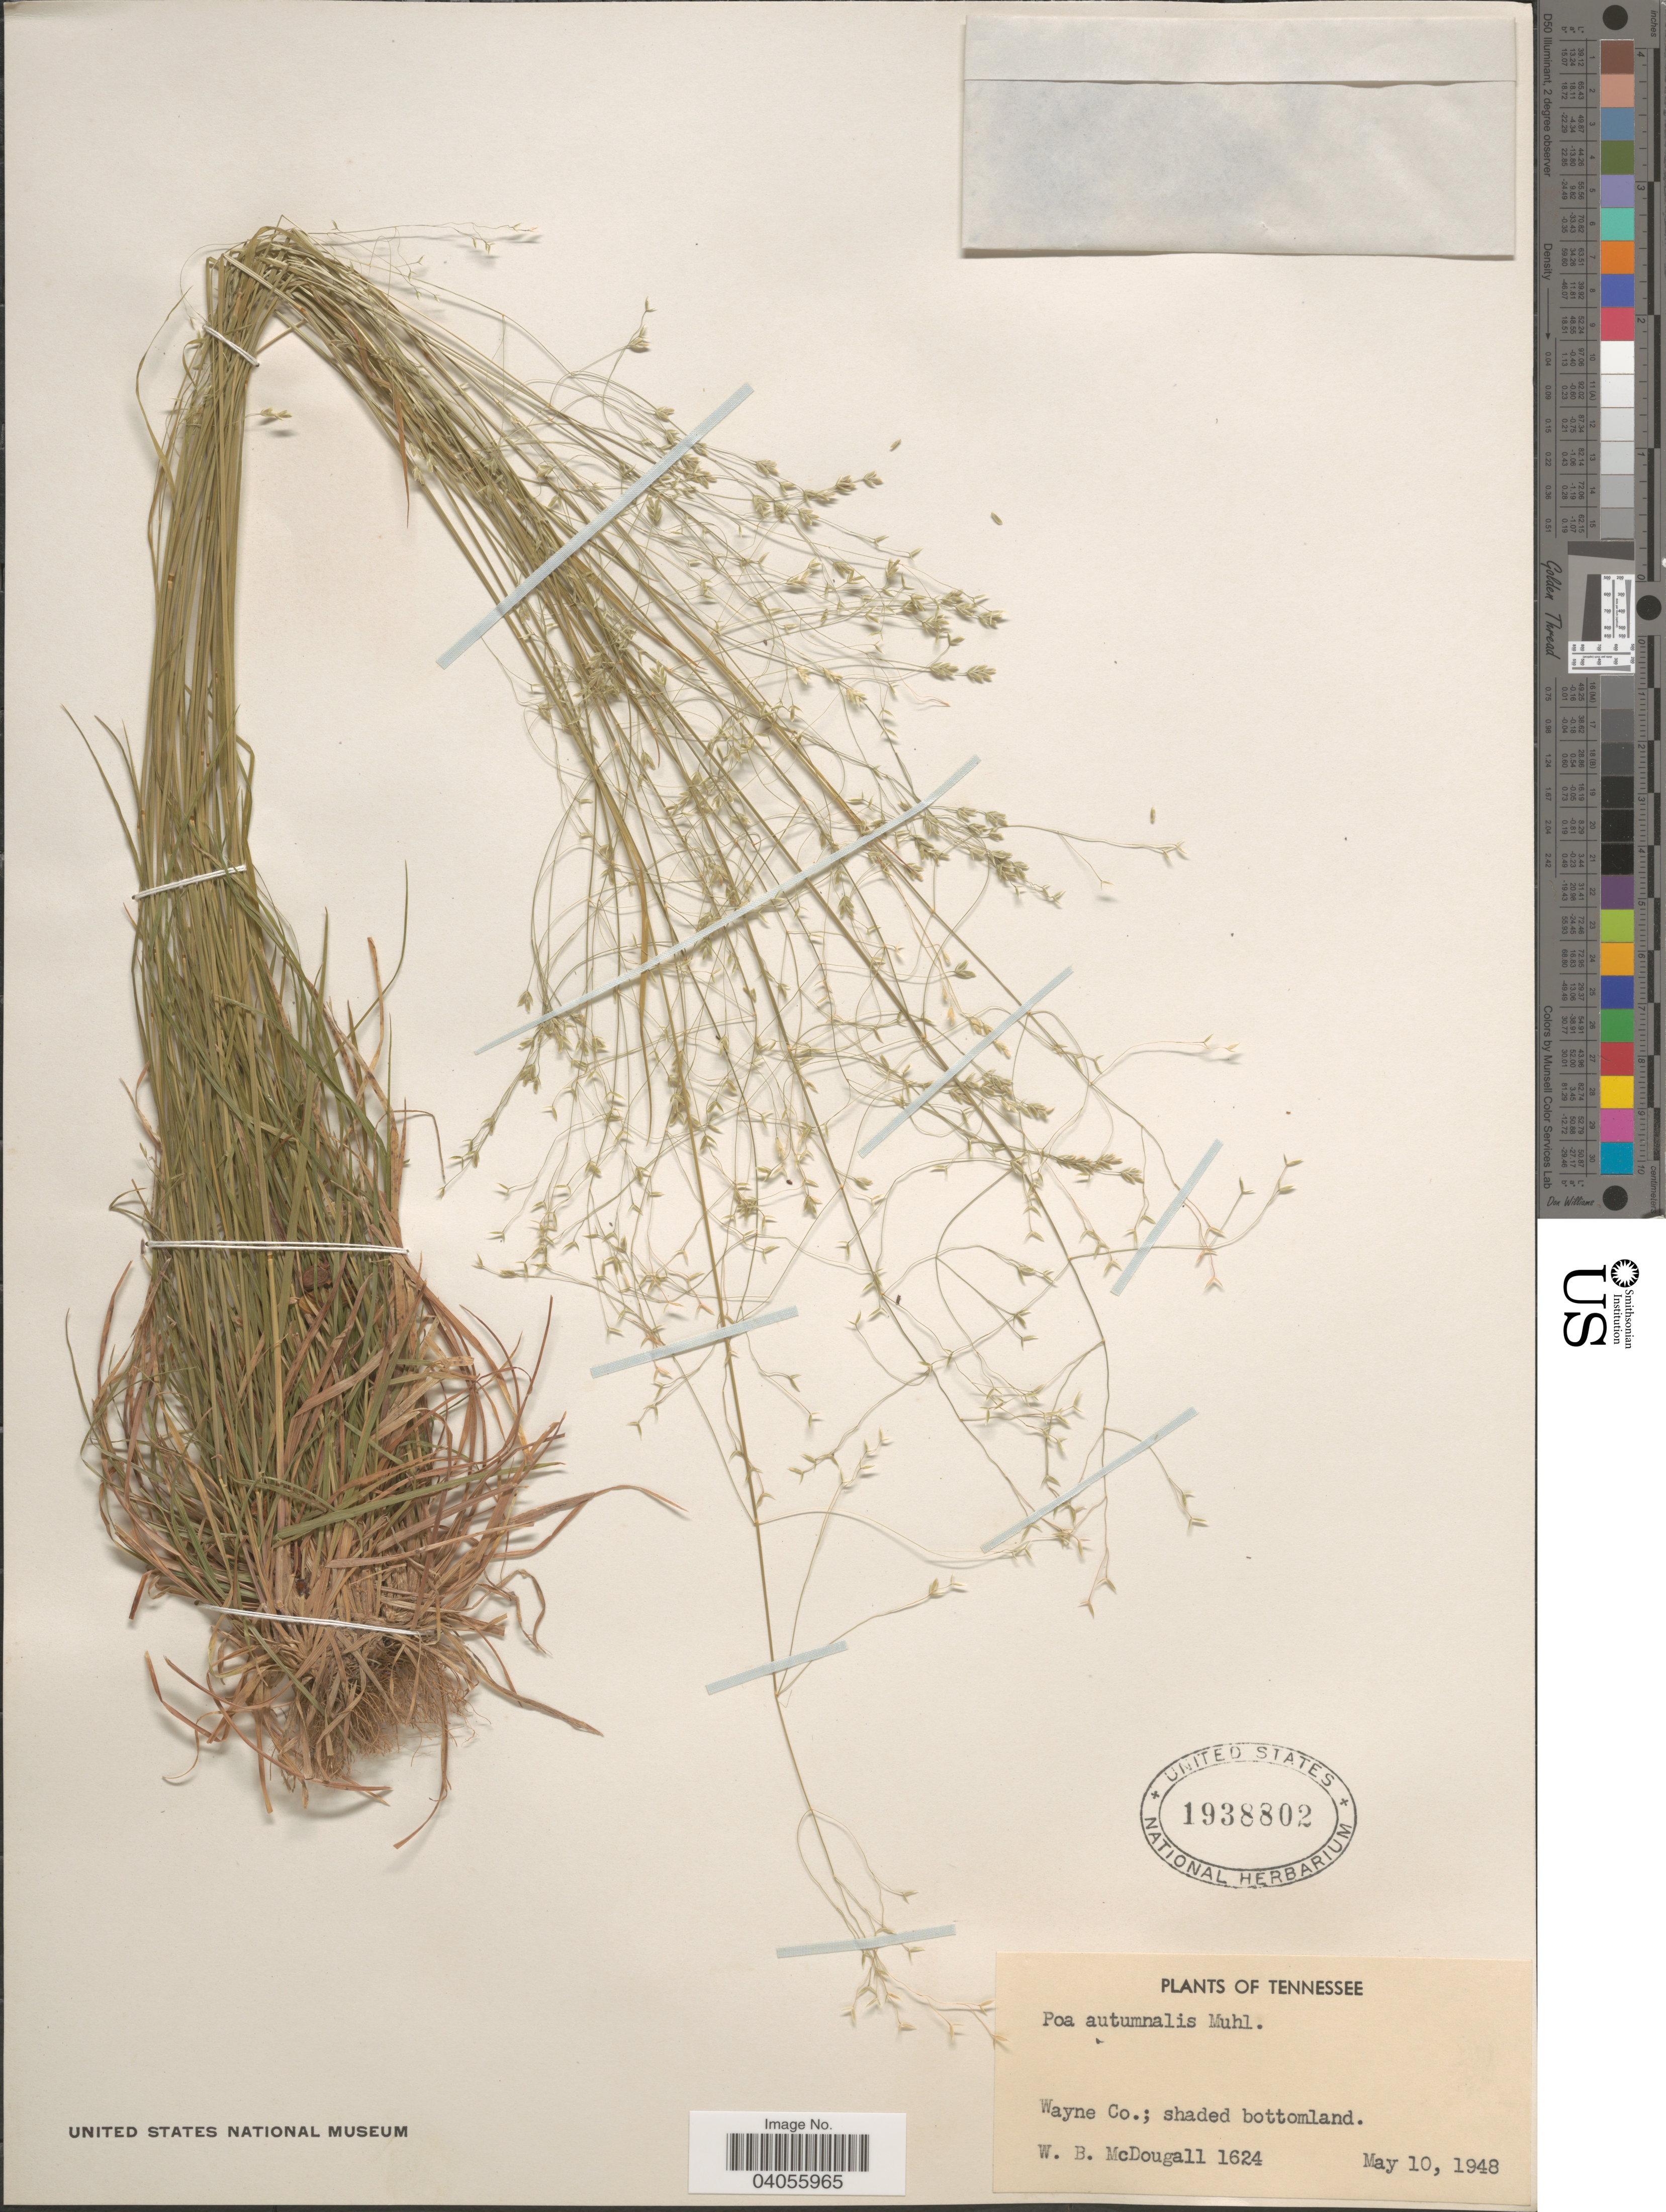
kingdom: Plantae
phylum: Tracheophyta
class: Liliopsida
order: Poales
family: Poaceae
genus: Poa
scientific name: Poa autumnalis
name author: Muhl. ex Elliott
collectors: W. B. McDougall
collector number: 1624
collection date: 1948-05-10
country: United States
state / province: Tennessee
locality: Wayne Co.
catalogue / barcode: US 1938802